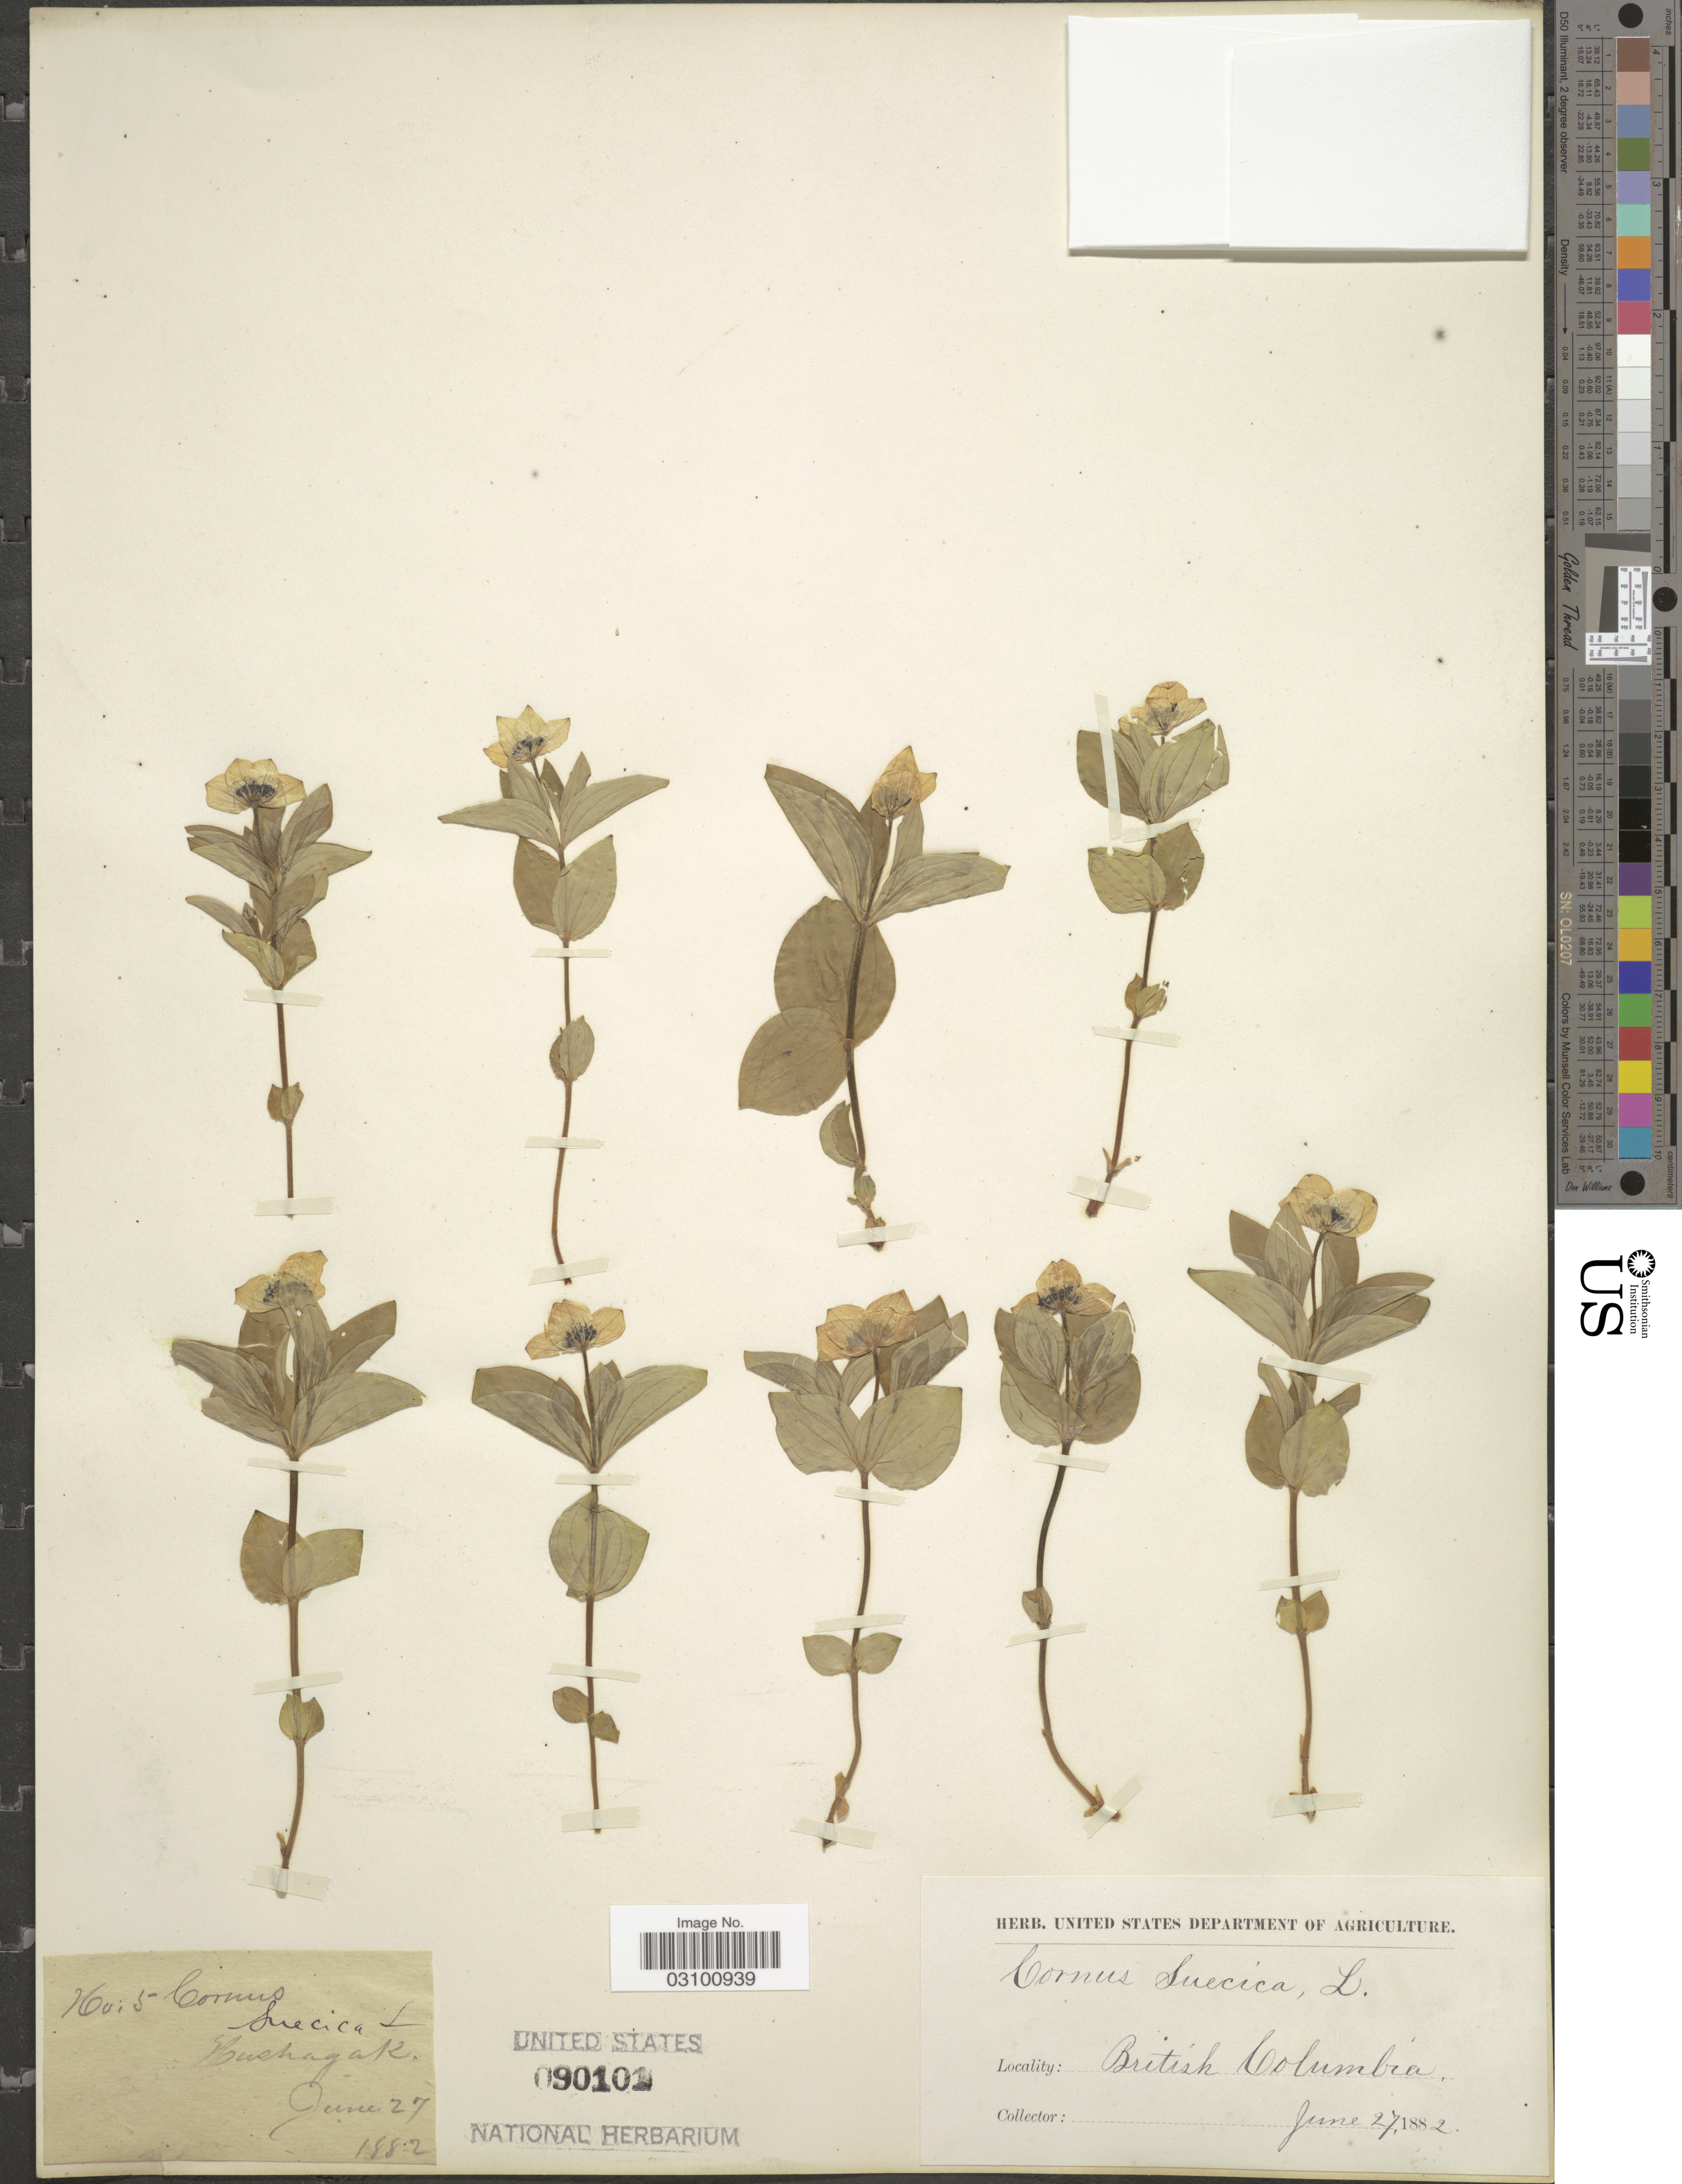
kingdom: Plantae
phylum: Tracheophyta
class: Magnoliopsida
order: Cornales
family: Cornaceae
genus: Cornus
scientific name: Cornus suecica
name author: L.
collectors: Facchini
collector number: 5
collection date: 1882-06-27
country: Canada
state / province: British Columbia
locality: Kushagak.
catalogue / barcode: US 90101